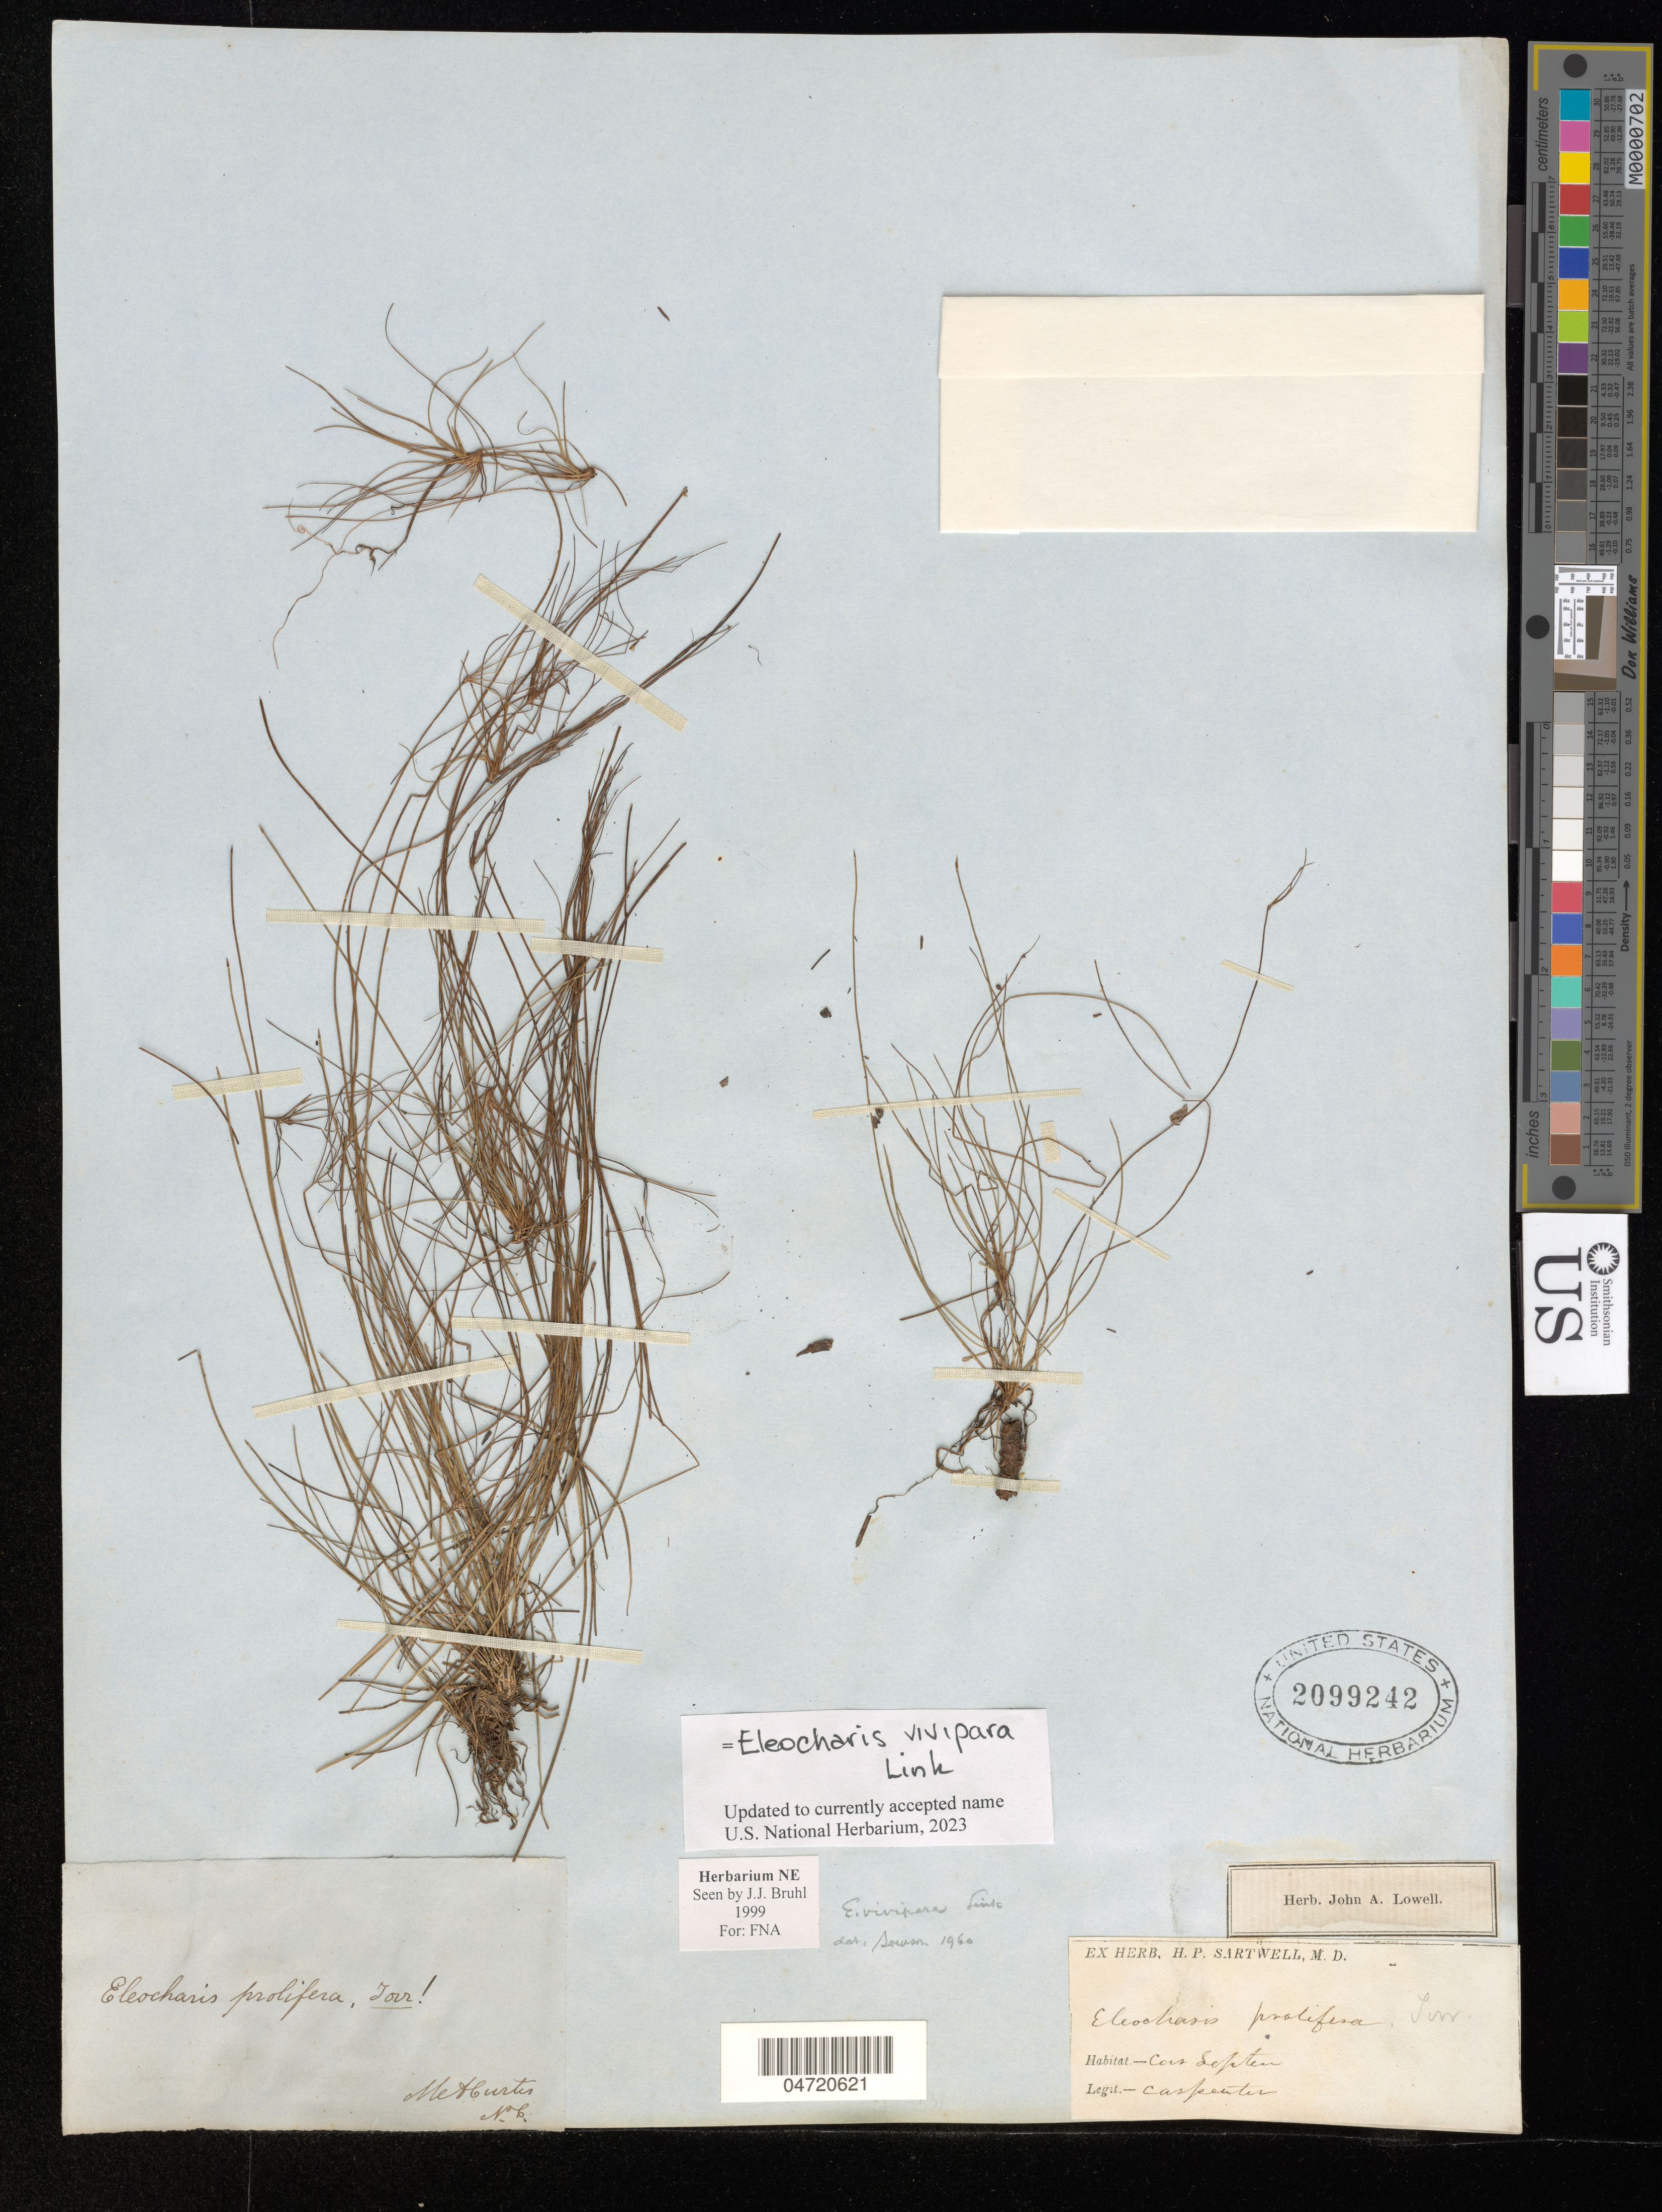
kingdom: Plantae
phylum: Tracheophyta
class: Liliopsida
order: Poales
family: Cyperaceae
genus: Eleocharis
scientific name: Eleocharis vivipara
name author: Link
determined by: Bruhl, J. J., (NE), University of New England (AUSTRALIA)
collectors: -. Carpenter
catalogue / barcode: US 2099242